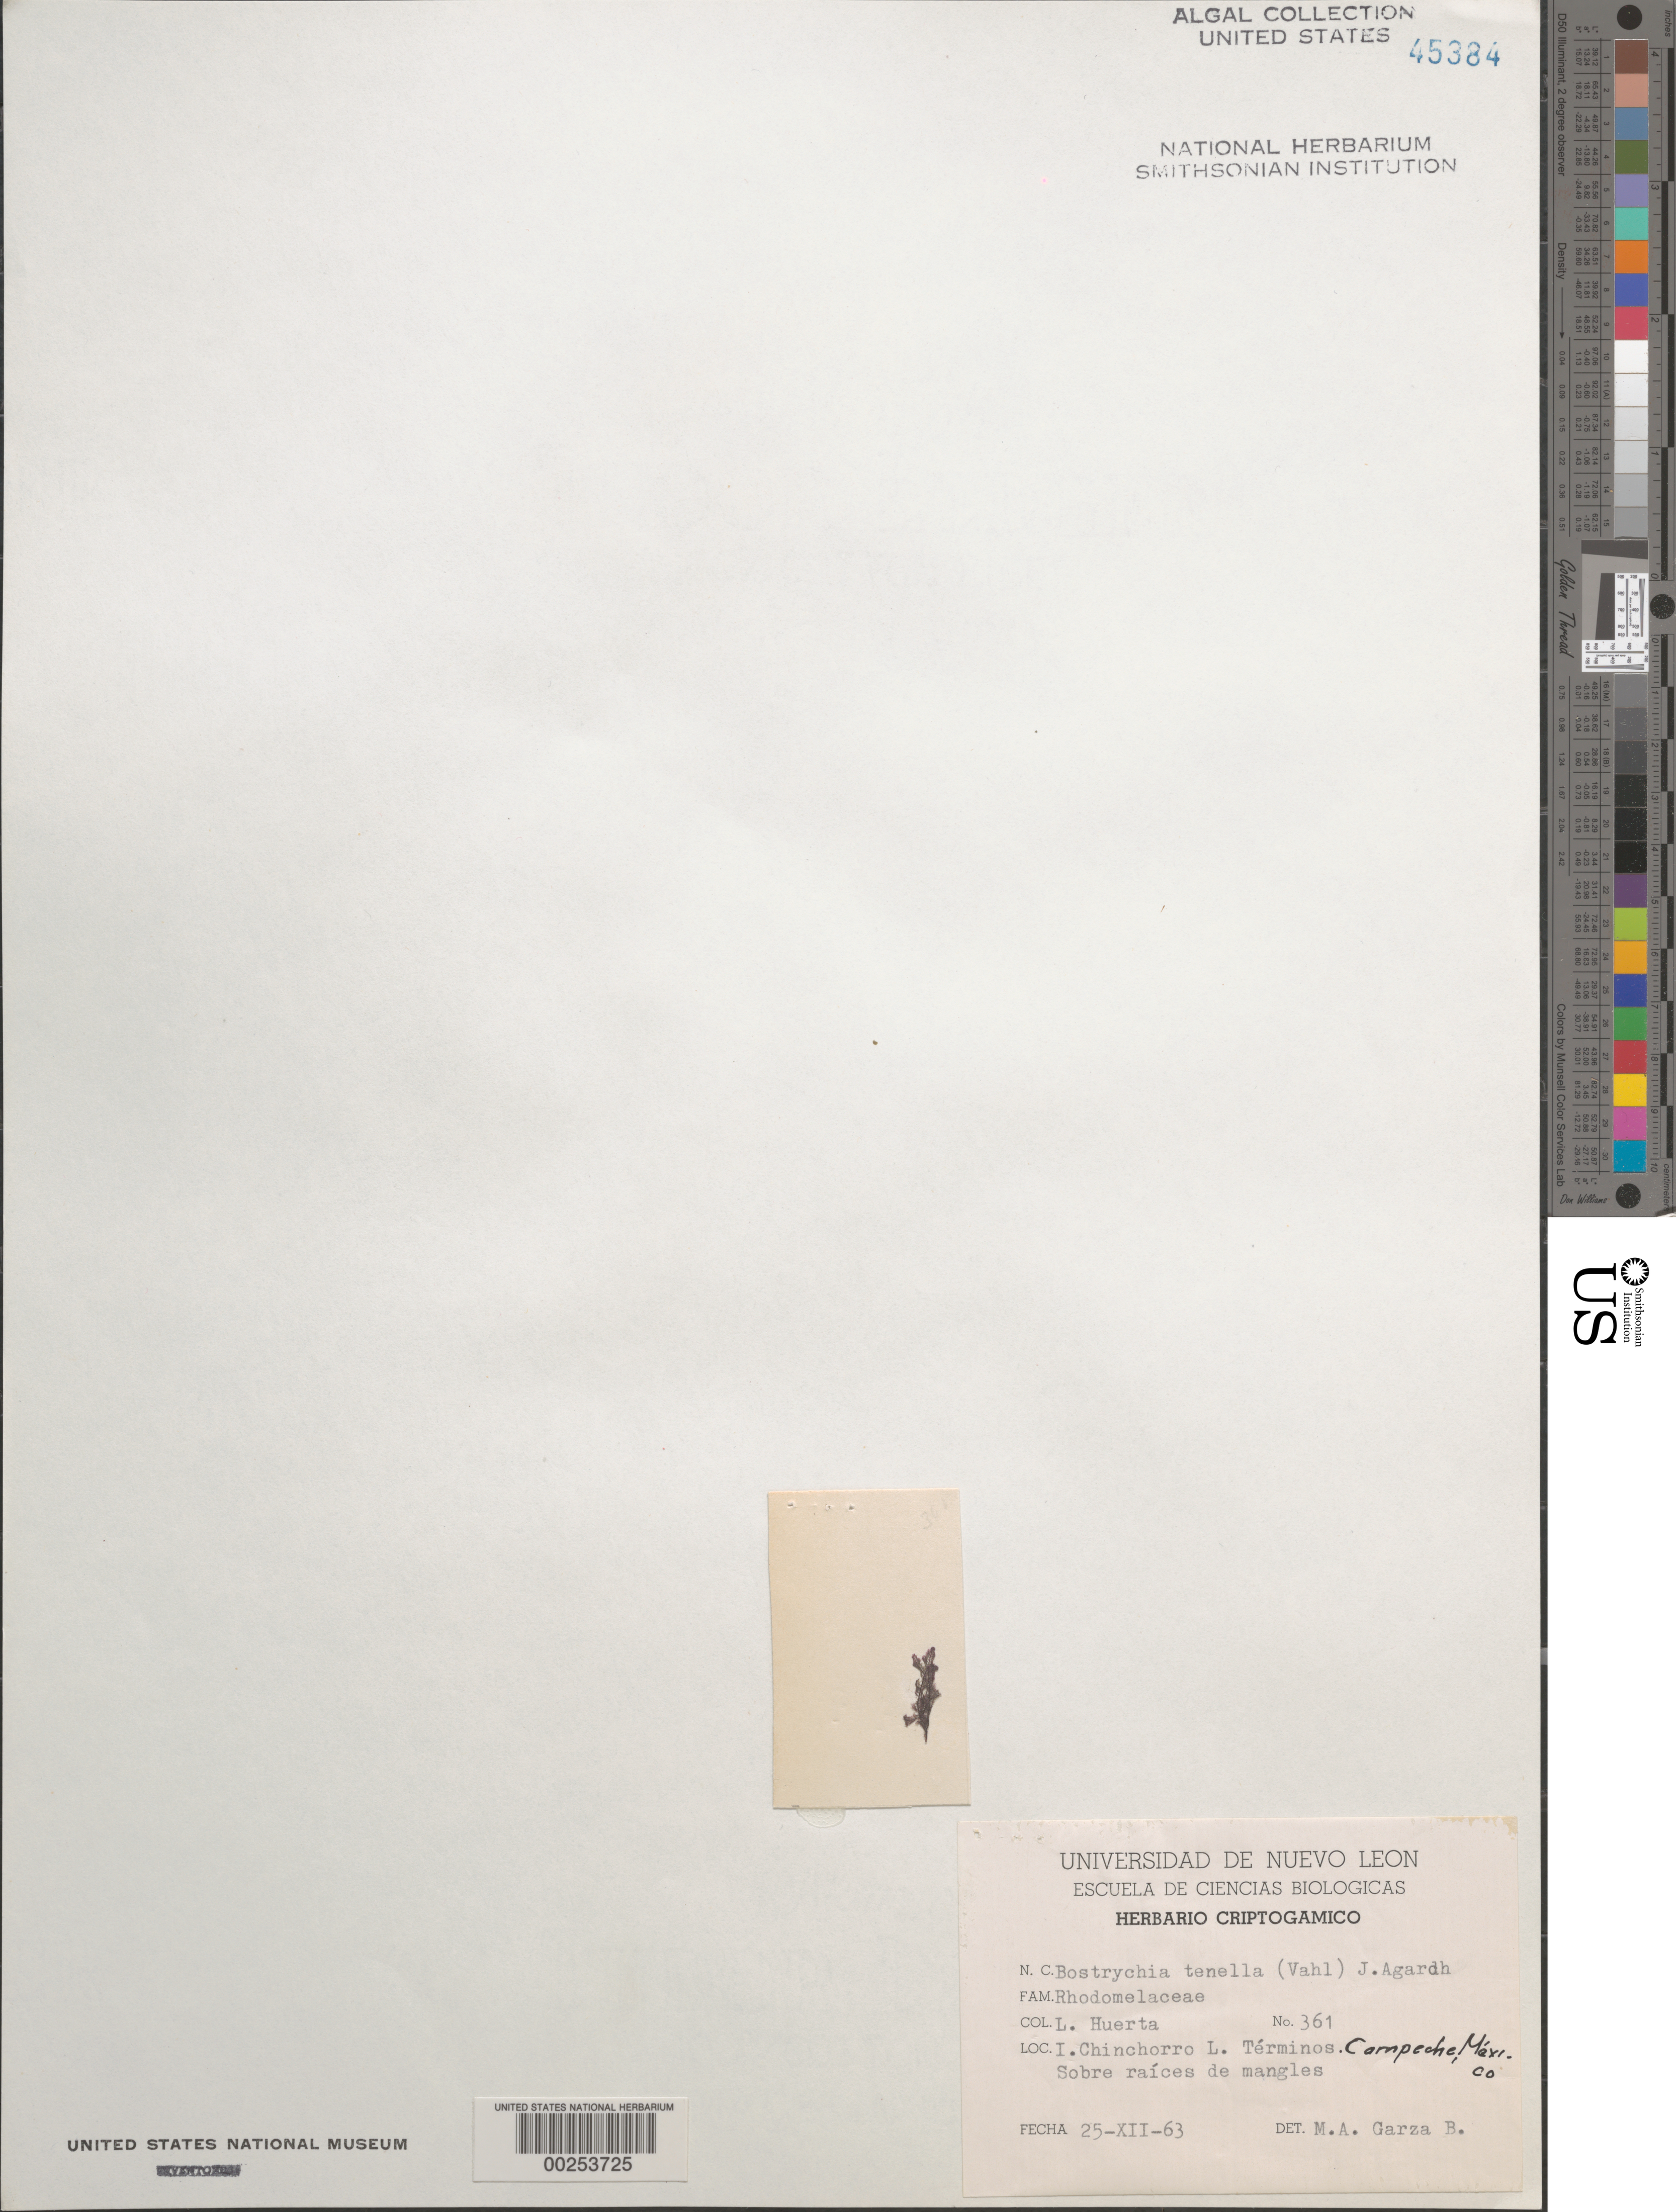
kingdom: Plantae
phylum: Rhodophyta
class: Florideophyceae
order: Ceramiales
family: Rhodomelaceae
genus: Bostrychia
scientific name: Bostrychia tenella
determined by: Garza Barrientos, M. A.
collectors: L. Huerta M.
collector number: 361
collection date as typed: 25 Dec 1963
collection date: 1963-12-25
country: Mexico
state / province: Yucatan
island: Isla Chinchorro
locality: Lago Terminos, Campeche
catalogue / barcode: US 45384